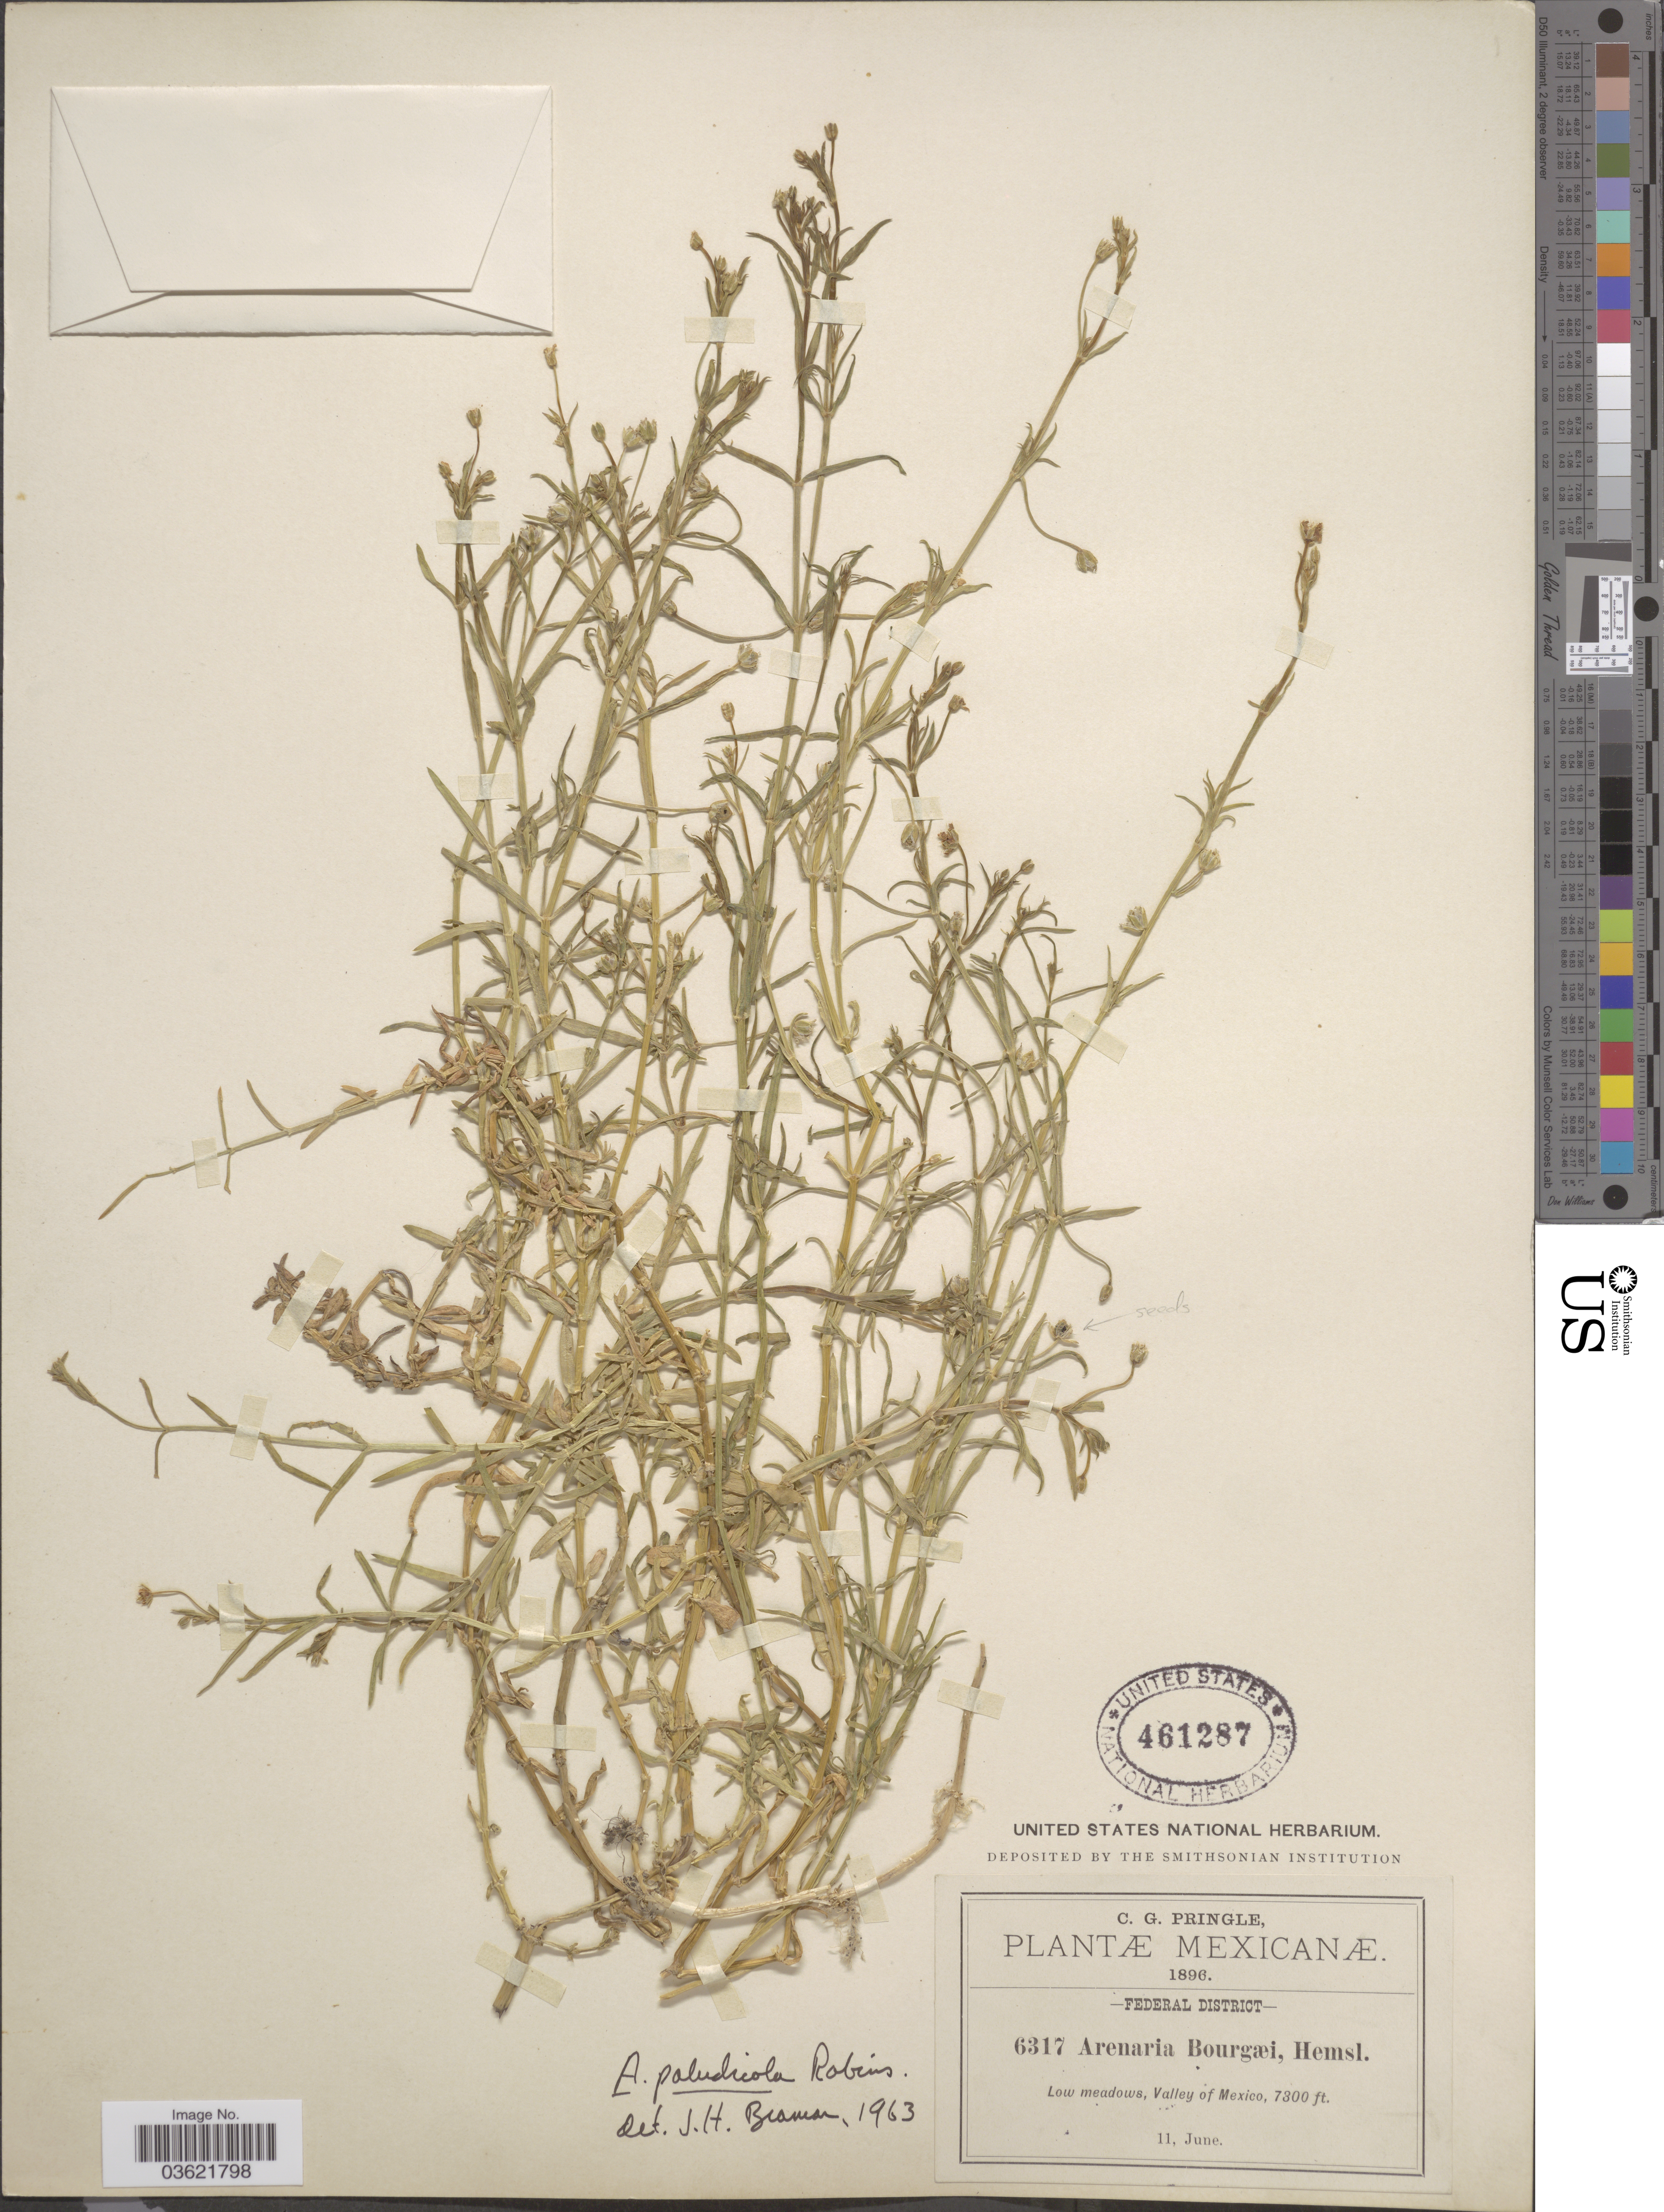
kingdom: Plantae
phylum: Tracheophyta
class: Magnoliopsida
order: Caryophyllales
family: Caryophyllaceae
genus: Arenaria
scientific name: Arenaria paludicola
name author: B.L. Rob.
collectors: C. G. Pringle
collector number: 6317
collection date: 1896-06-11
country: Mexico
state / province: Distrito Federal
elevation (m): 2225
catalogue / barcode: US 461287